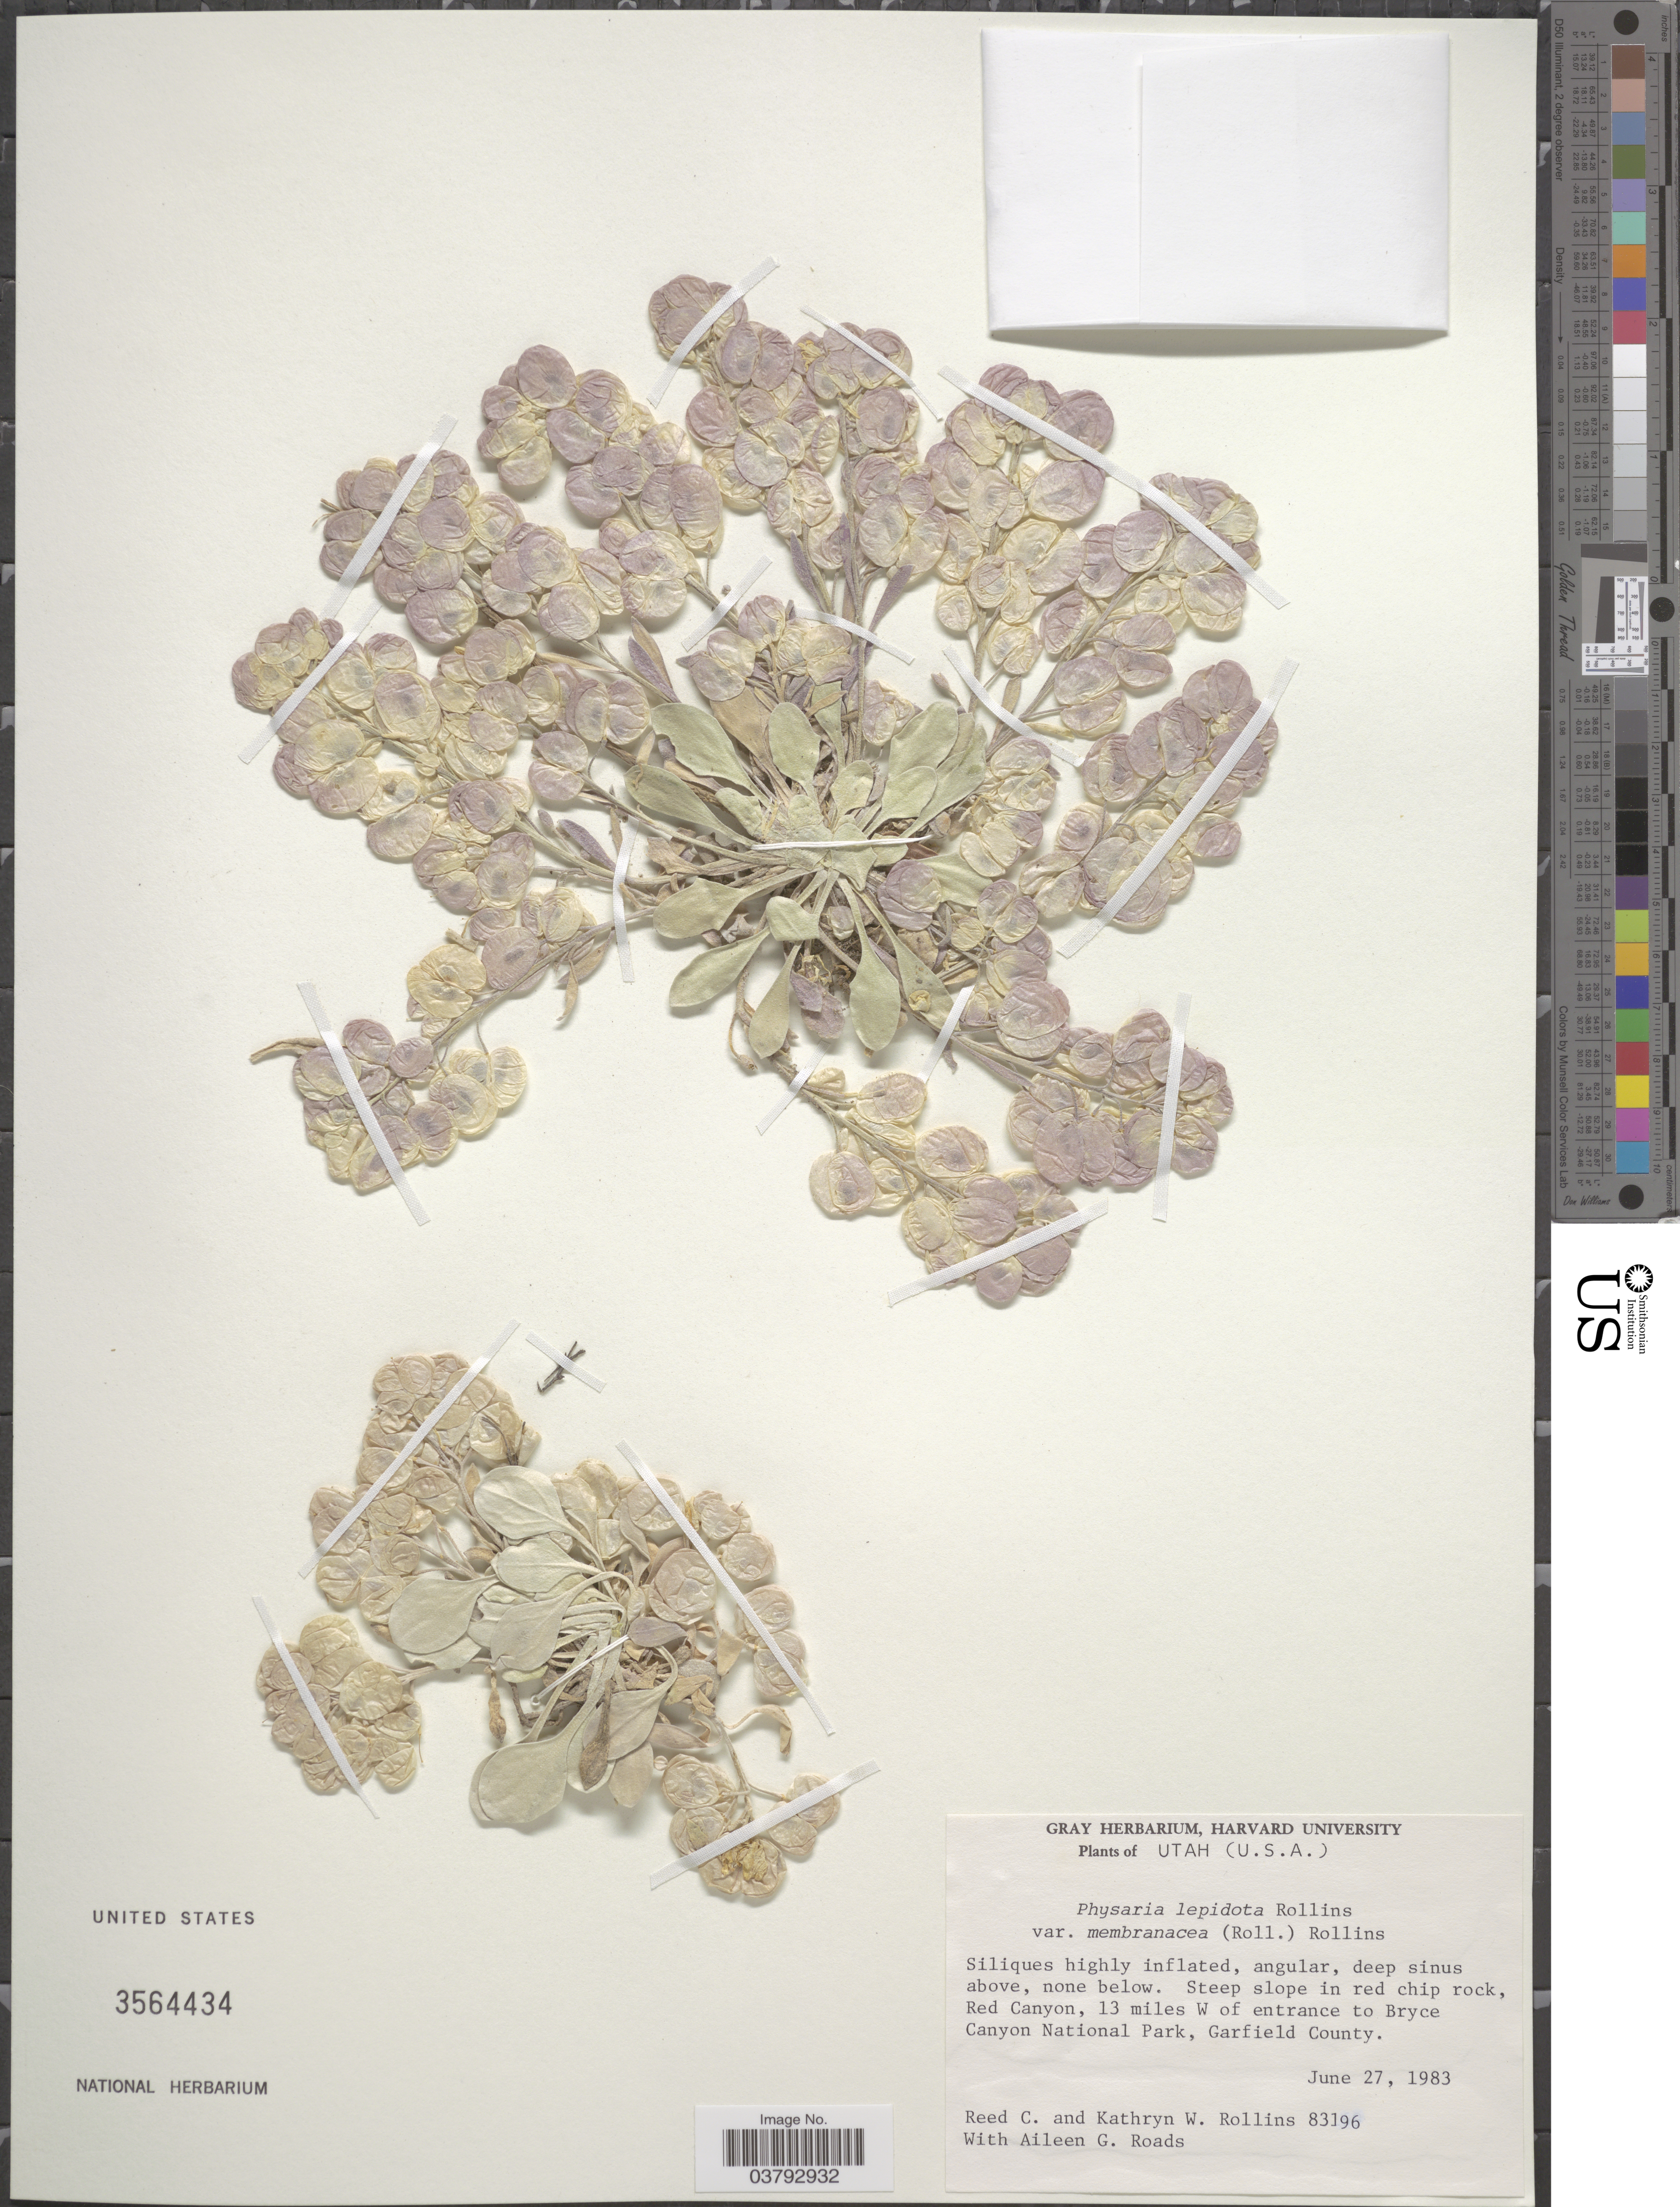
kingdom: Plantae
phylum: Tracheophyta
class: Magnoliopsida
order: Brassicales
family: Brassicaceae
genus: Physaria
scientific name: Physaria lepidota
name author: Rollins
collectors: R. C. Rollins, K. W. Rollins & A. Roads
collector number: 83196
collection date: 1983-06-27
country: United States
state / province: Utah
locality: Steep slope in red chip rock, Red Canyon, 13 miles W of entrance to Bryce Canyon National Park, Garfield County.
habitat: steep slope in red chip rock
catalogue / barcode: US 3564434